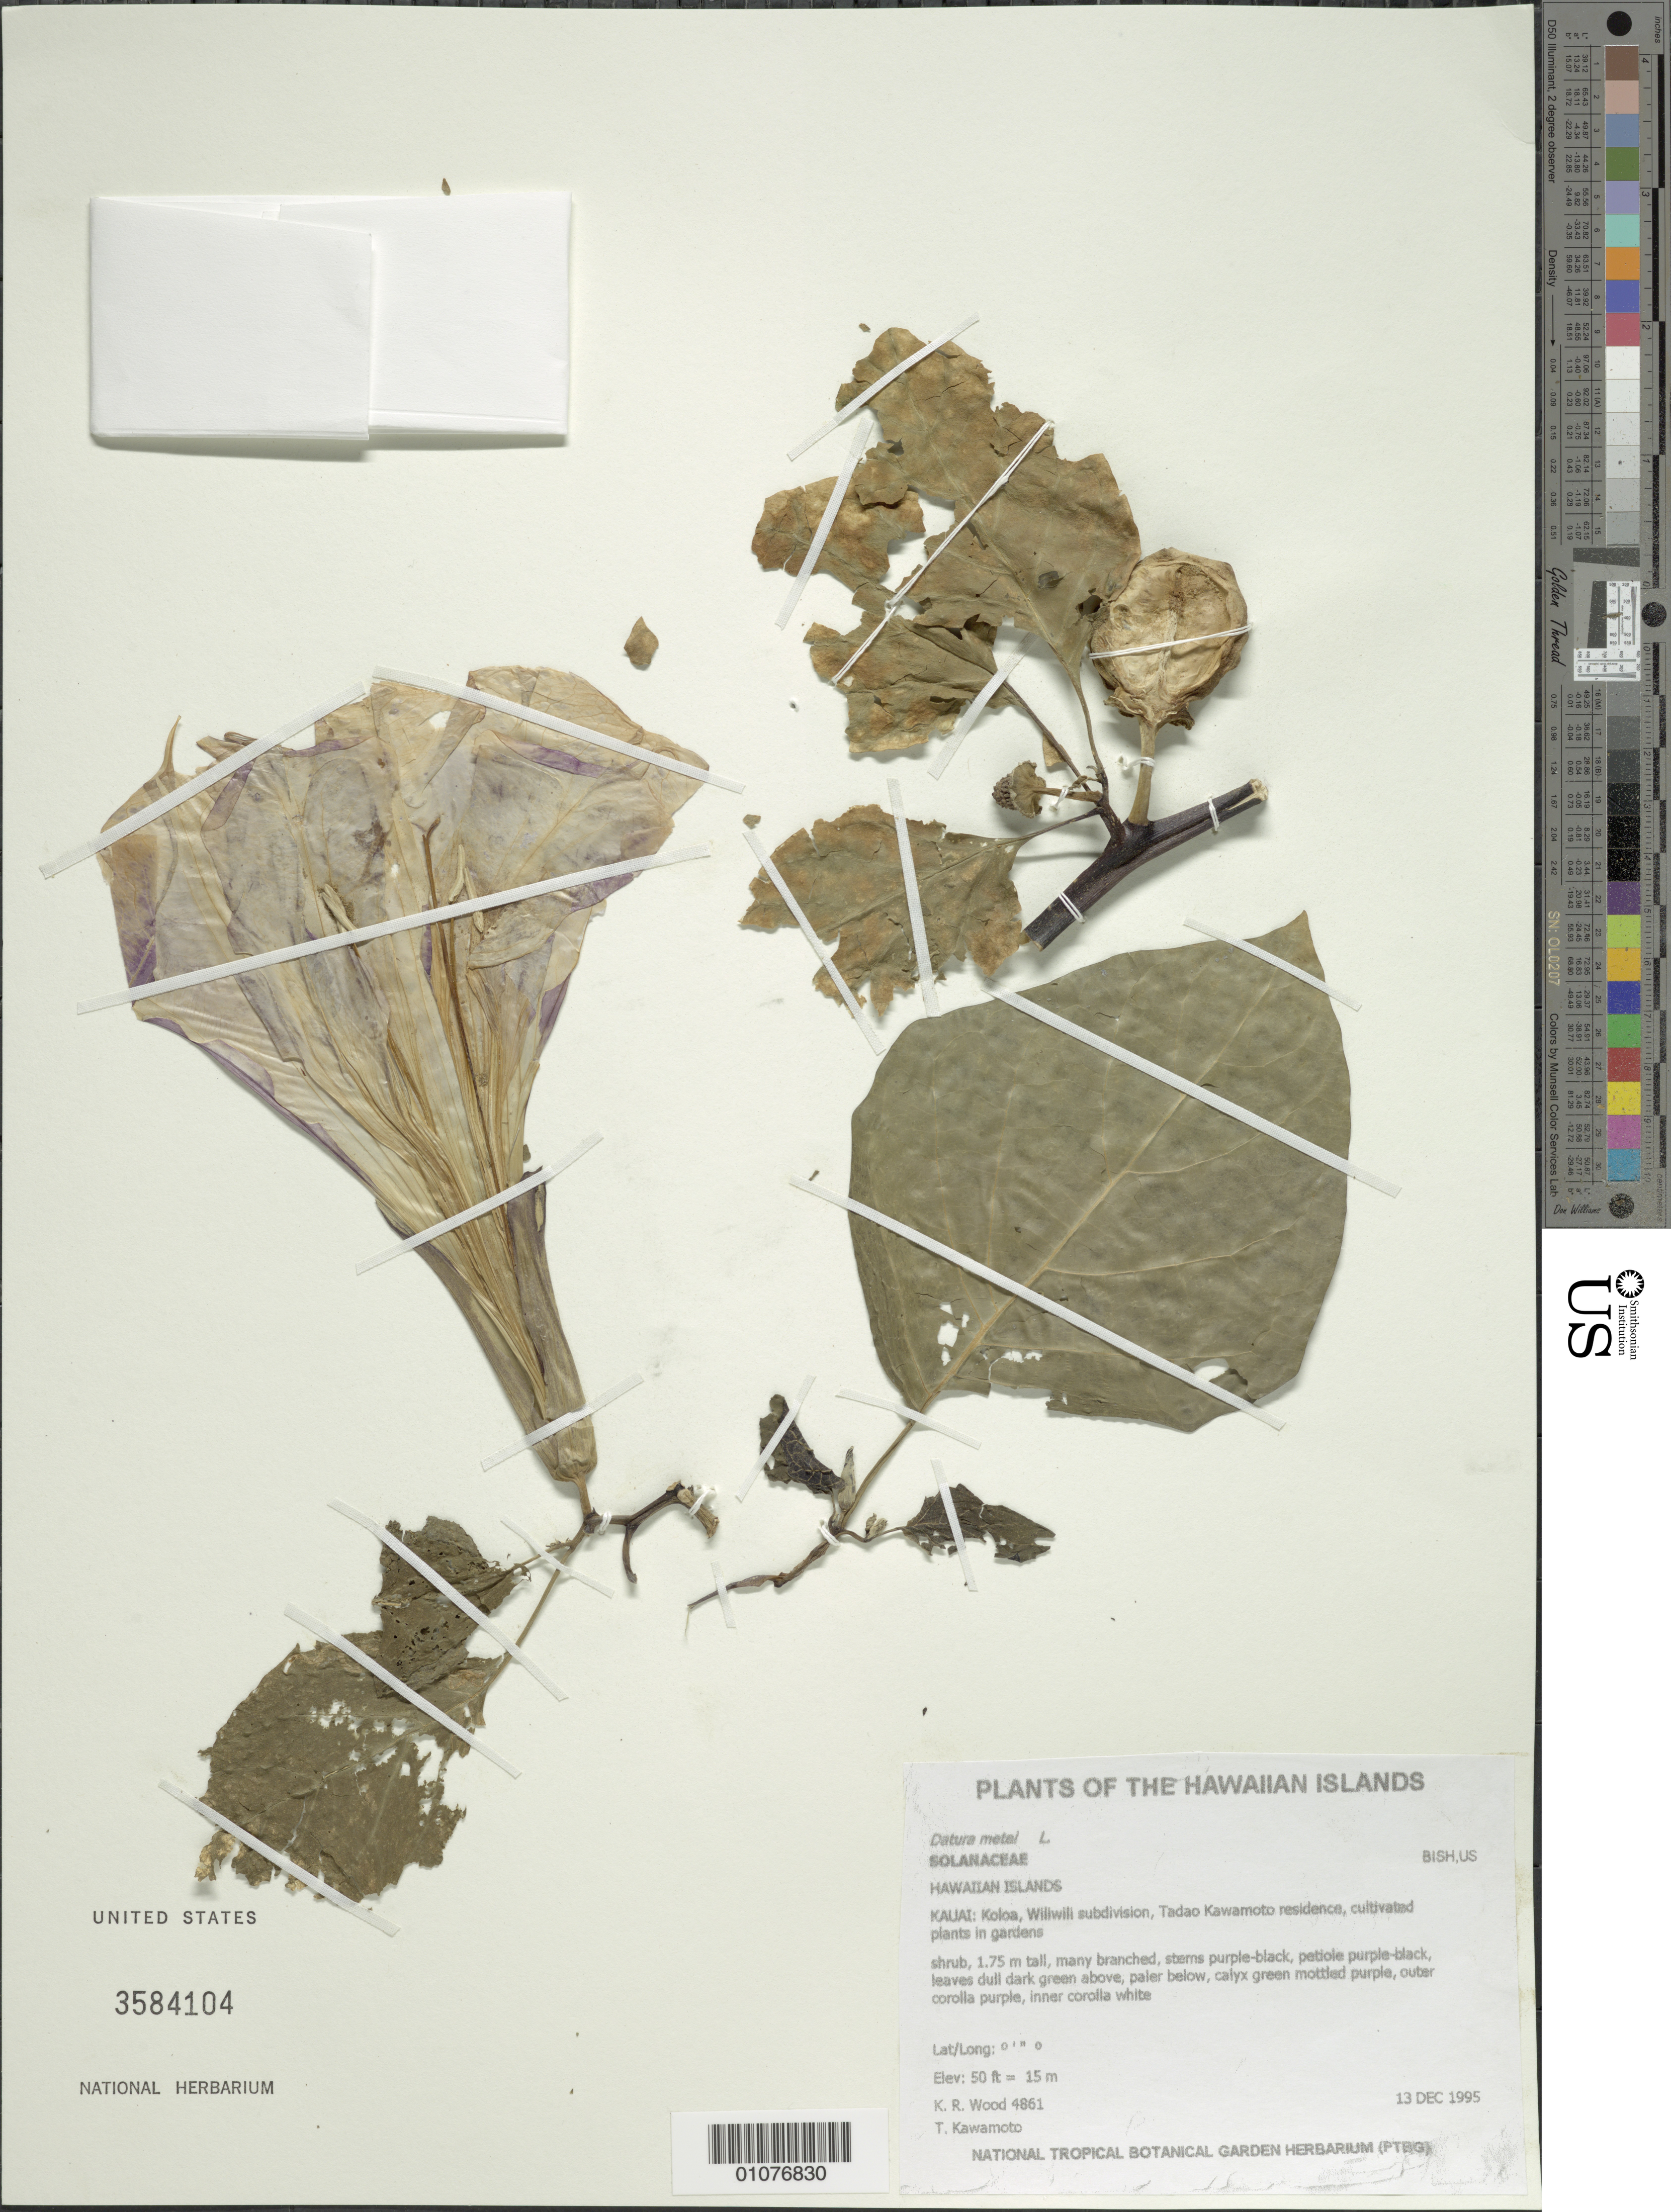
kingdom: Plantae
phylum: Tracheophyta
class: Magnoliopsida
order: Solanales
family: Solanaceae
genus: Datura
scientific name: Datura metel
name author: L.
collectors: K. R. Wood & T. Kawamoto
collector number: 4861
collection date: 1995-12-13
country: United States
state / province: Hawaii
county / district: Kaui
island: Kaua'i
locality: Koloa, Willwili subdivision, Tadao Kawamoto residence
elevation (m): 15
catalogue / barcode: US 3584104